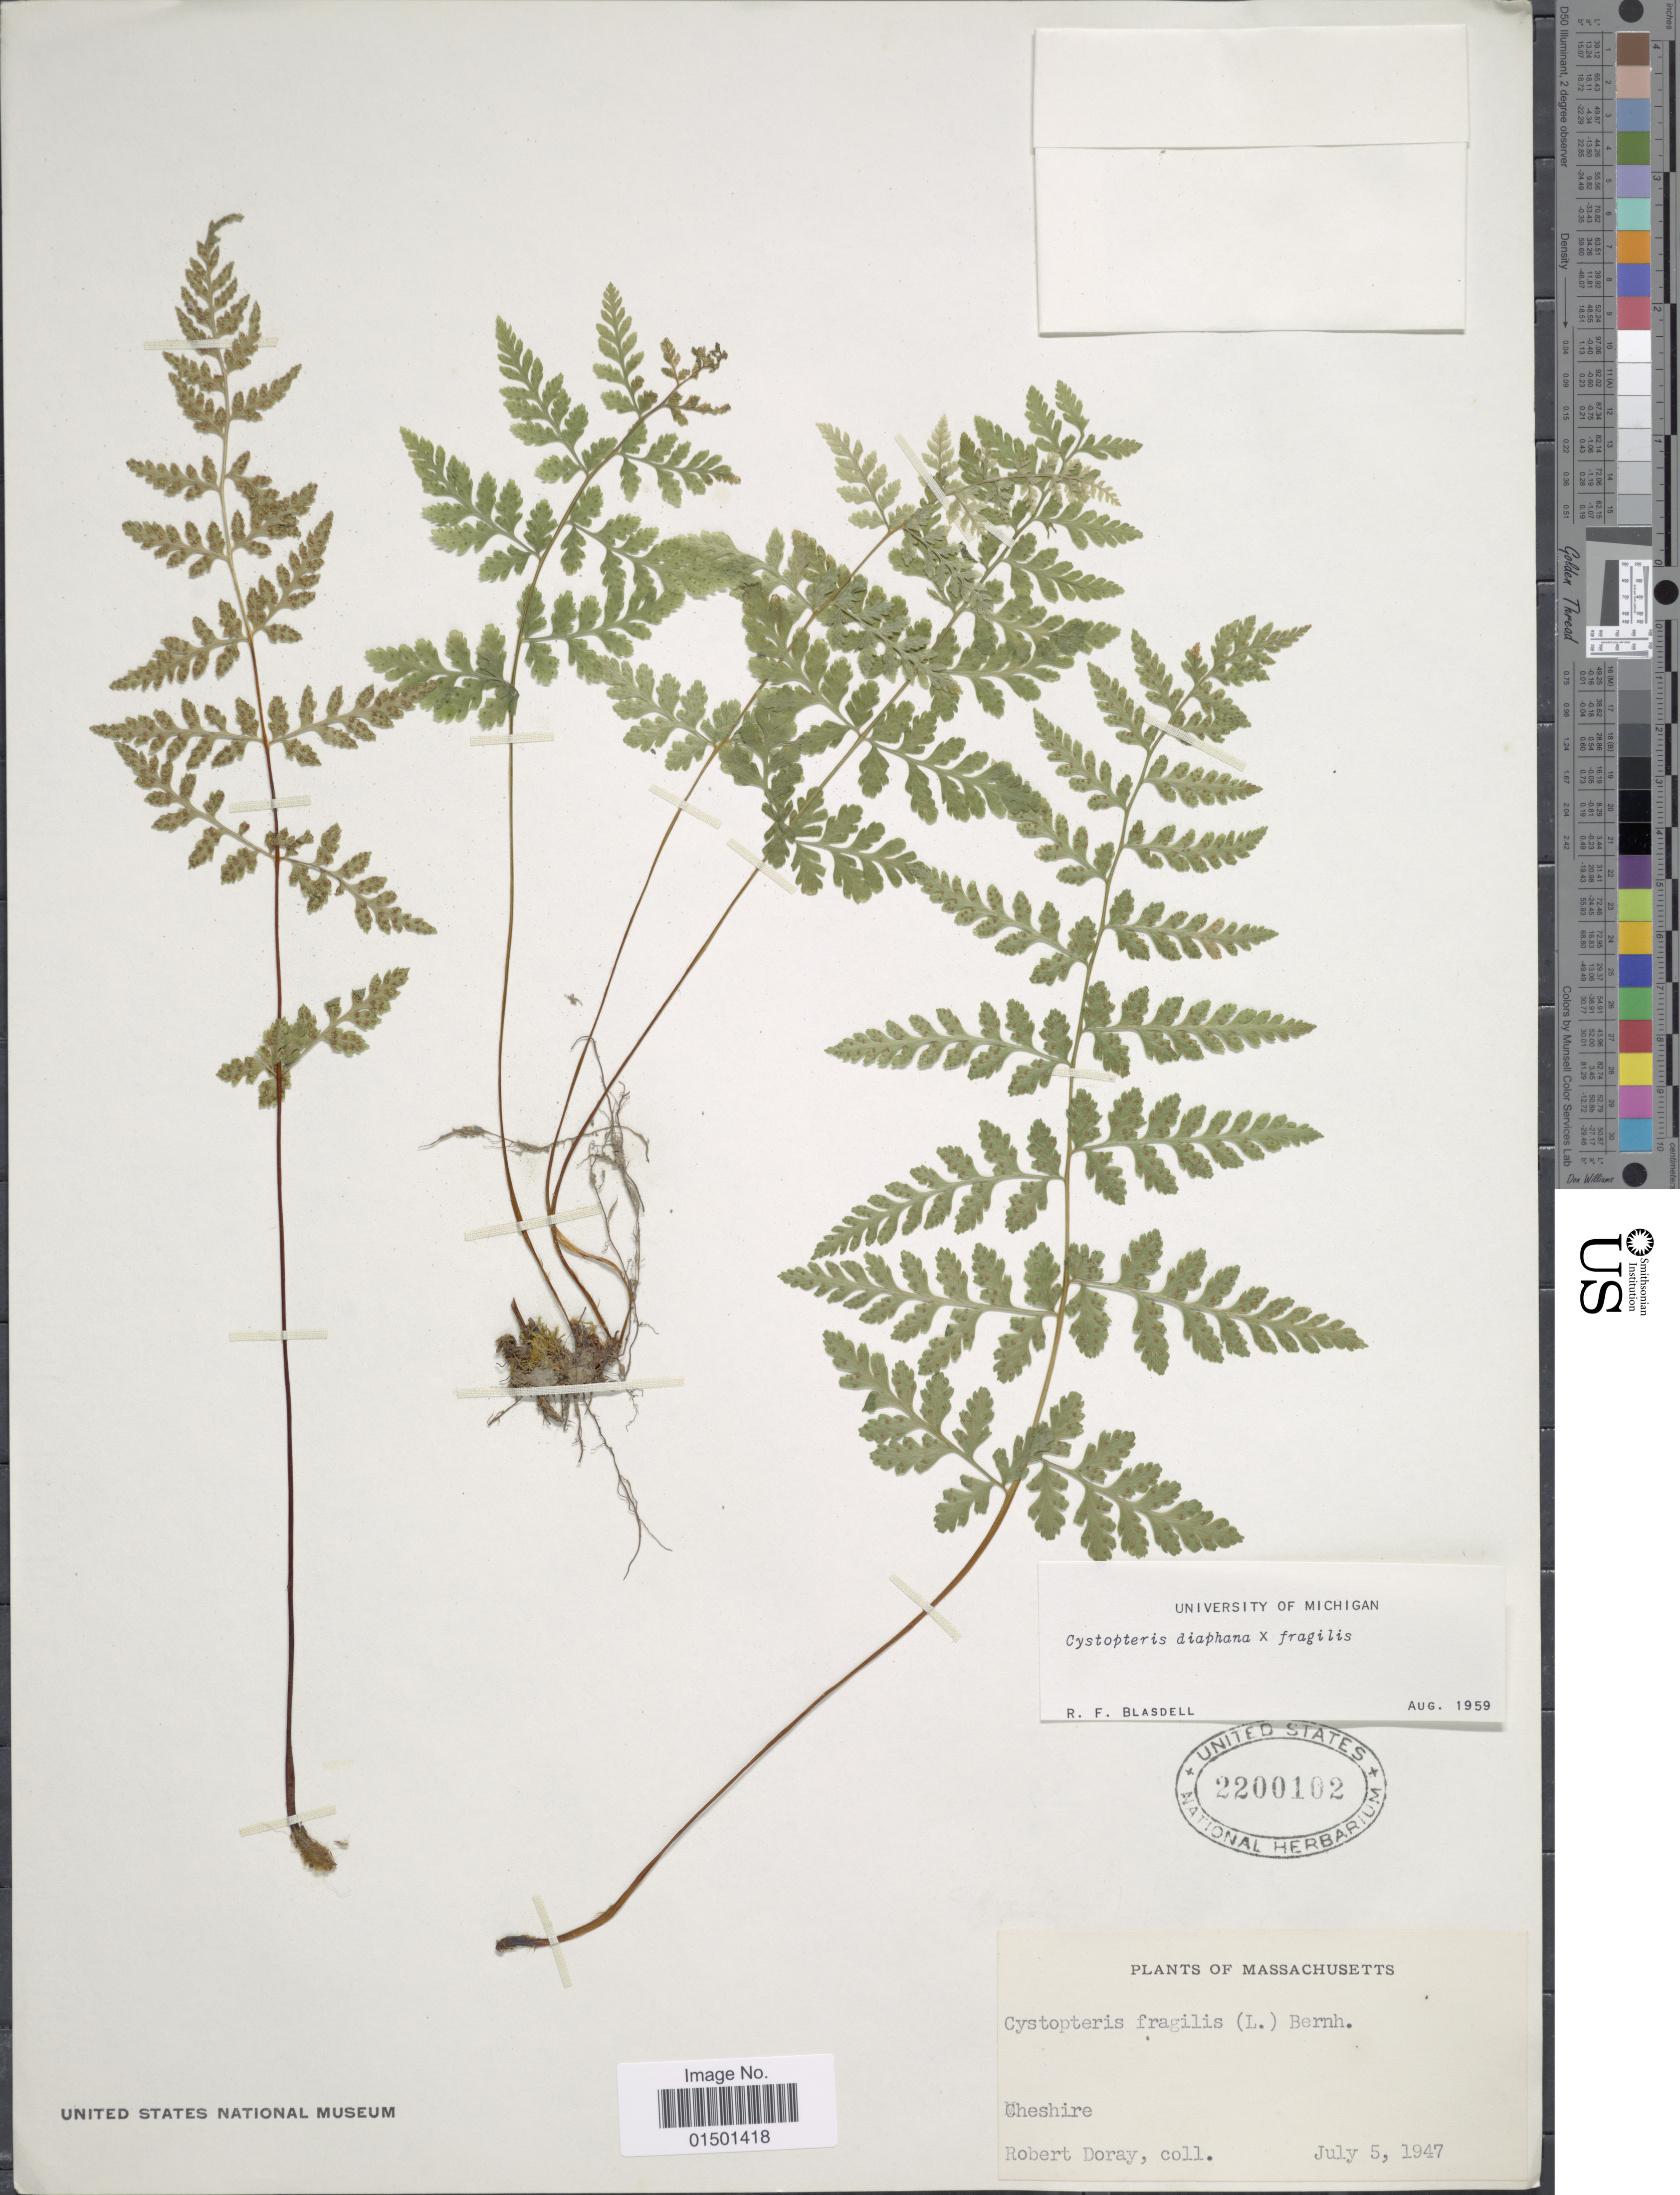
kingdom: Plantae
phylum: Tracheophyta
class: Polypodiopsida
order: Polypodiales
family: Cystopteridaceae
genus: Cystopteris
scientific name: Cystopteris diaphana x C. fragilis (L.) Bernh.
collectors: R. Doray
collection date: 1947-07-05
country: United States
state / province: Massachusetts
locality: Cheshire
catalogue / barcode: US 2200102